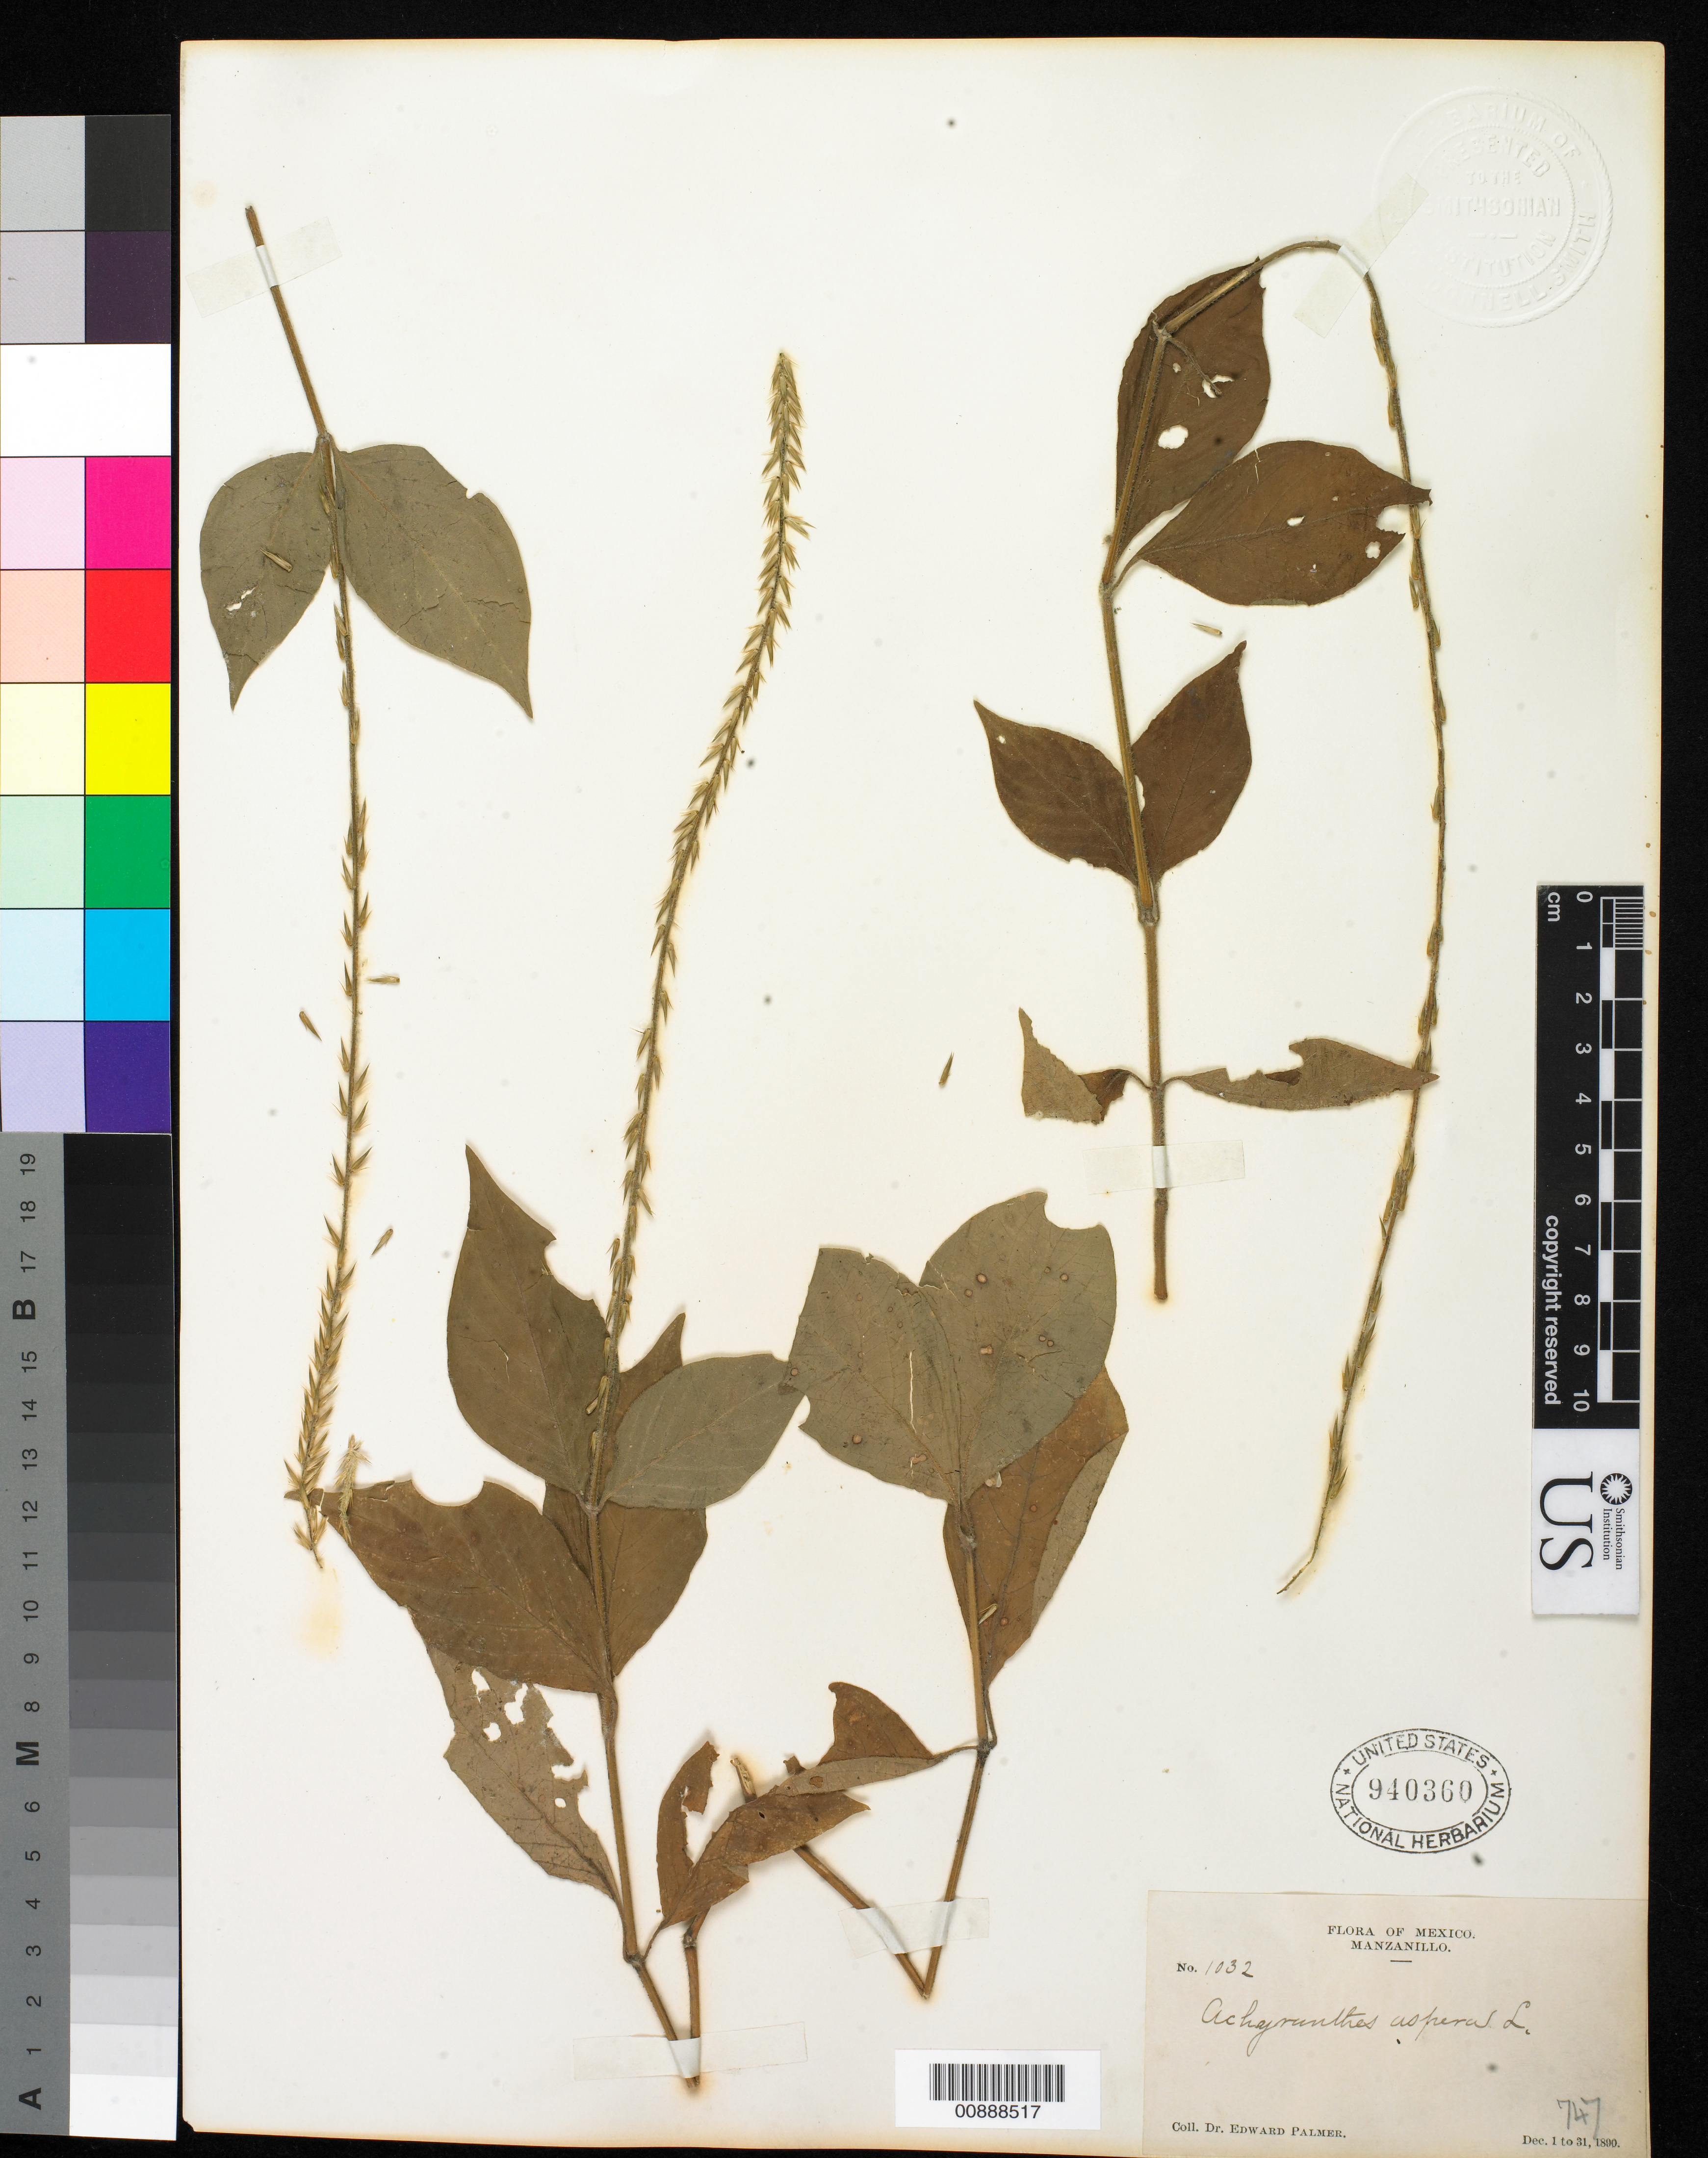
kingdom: Plantae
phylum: Tracheophyta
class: Magnoliopsida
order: Caryophyllales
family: Amaranthaceae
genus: Achyranthes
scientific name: Achyranthes aspera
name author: L.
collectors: E. Palmer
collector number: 1032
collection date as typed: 01 Dec 1890 to 31 Dec 1890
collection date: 1890-12-01/1890-12-31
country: Mexico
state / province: Colima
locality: Manzanillo, Colima.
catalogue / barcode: US 940360